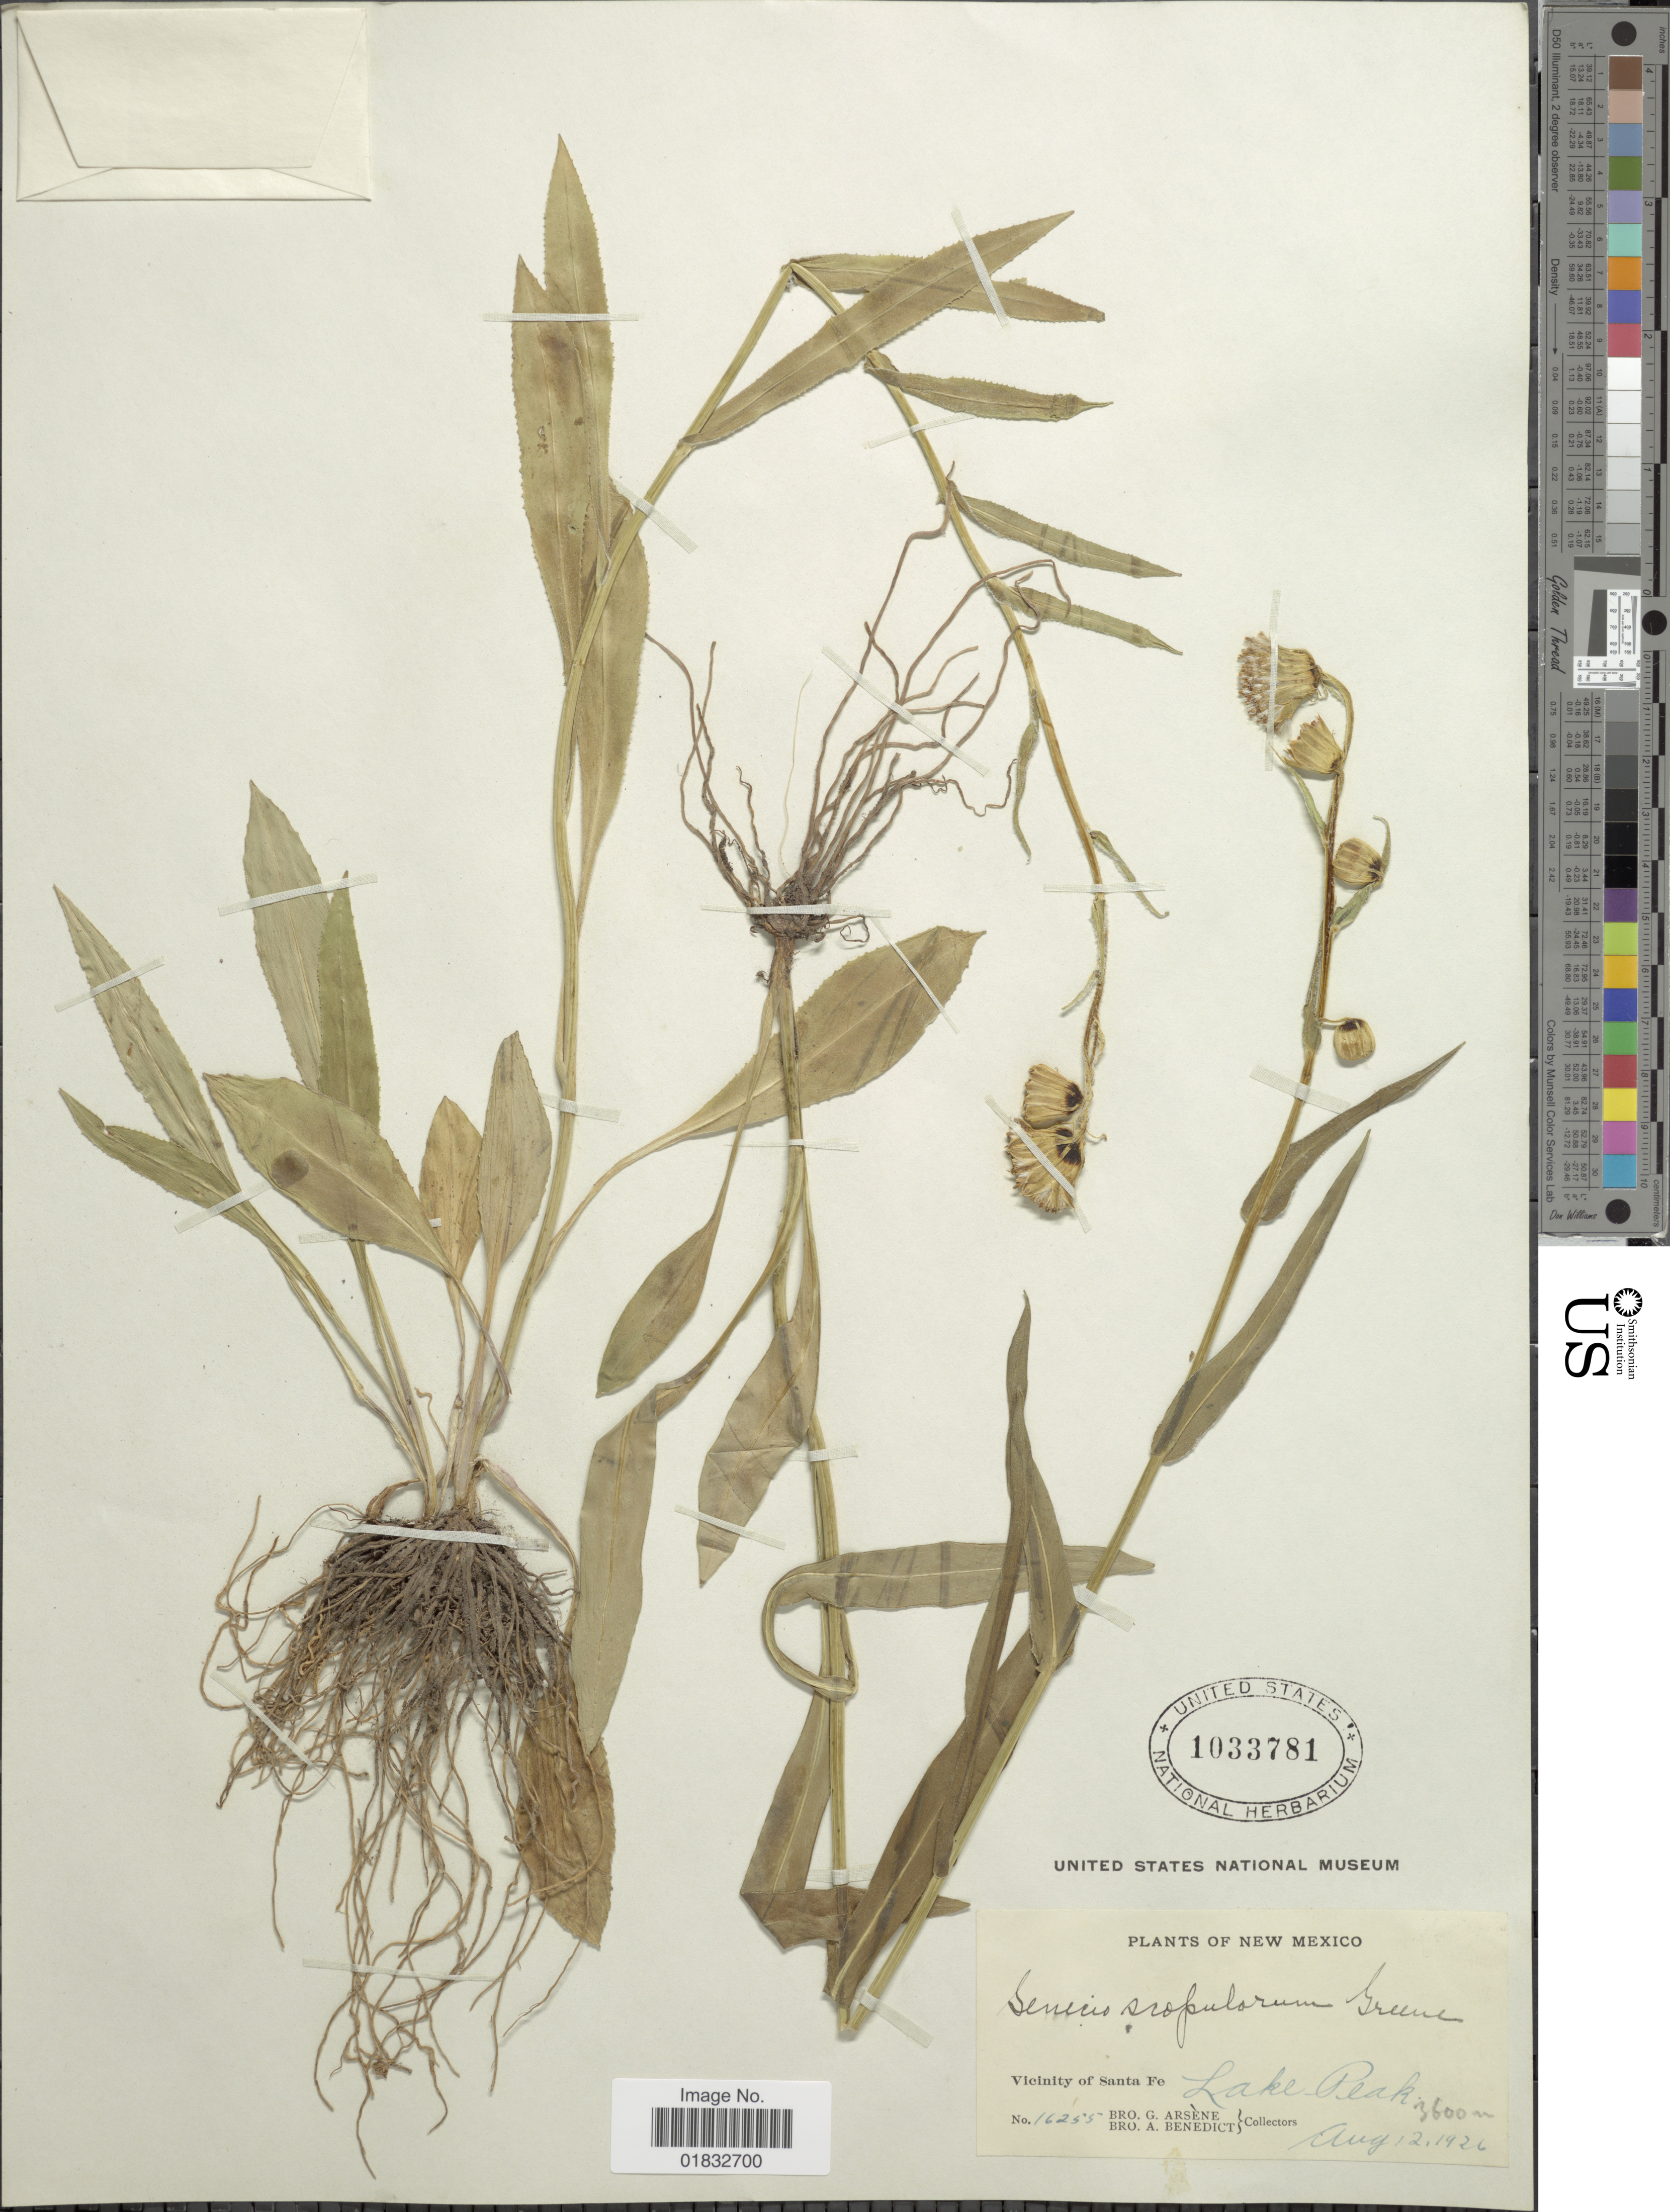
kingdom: Plantae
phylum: Tracheophyta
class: Magnoliopsida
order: Asterales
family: Asteraceae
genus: Senecio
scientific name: Senecio bigelovii var. hallii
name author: A. Gray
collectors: Bro. G. Arsène & Bro. A. Benedict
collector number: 16255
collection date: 1926-08-12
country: United States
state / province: New Mexico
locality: Vicinity of Santa Fe, Lake Peak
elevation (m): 3600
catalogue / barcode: US 1033781